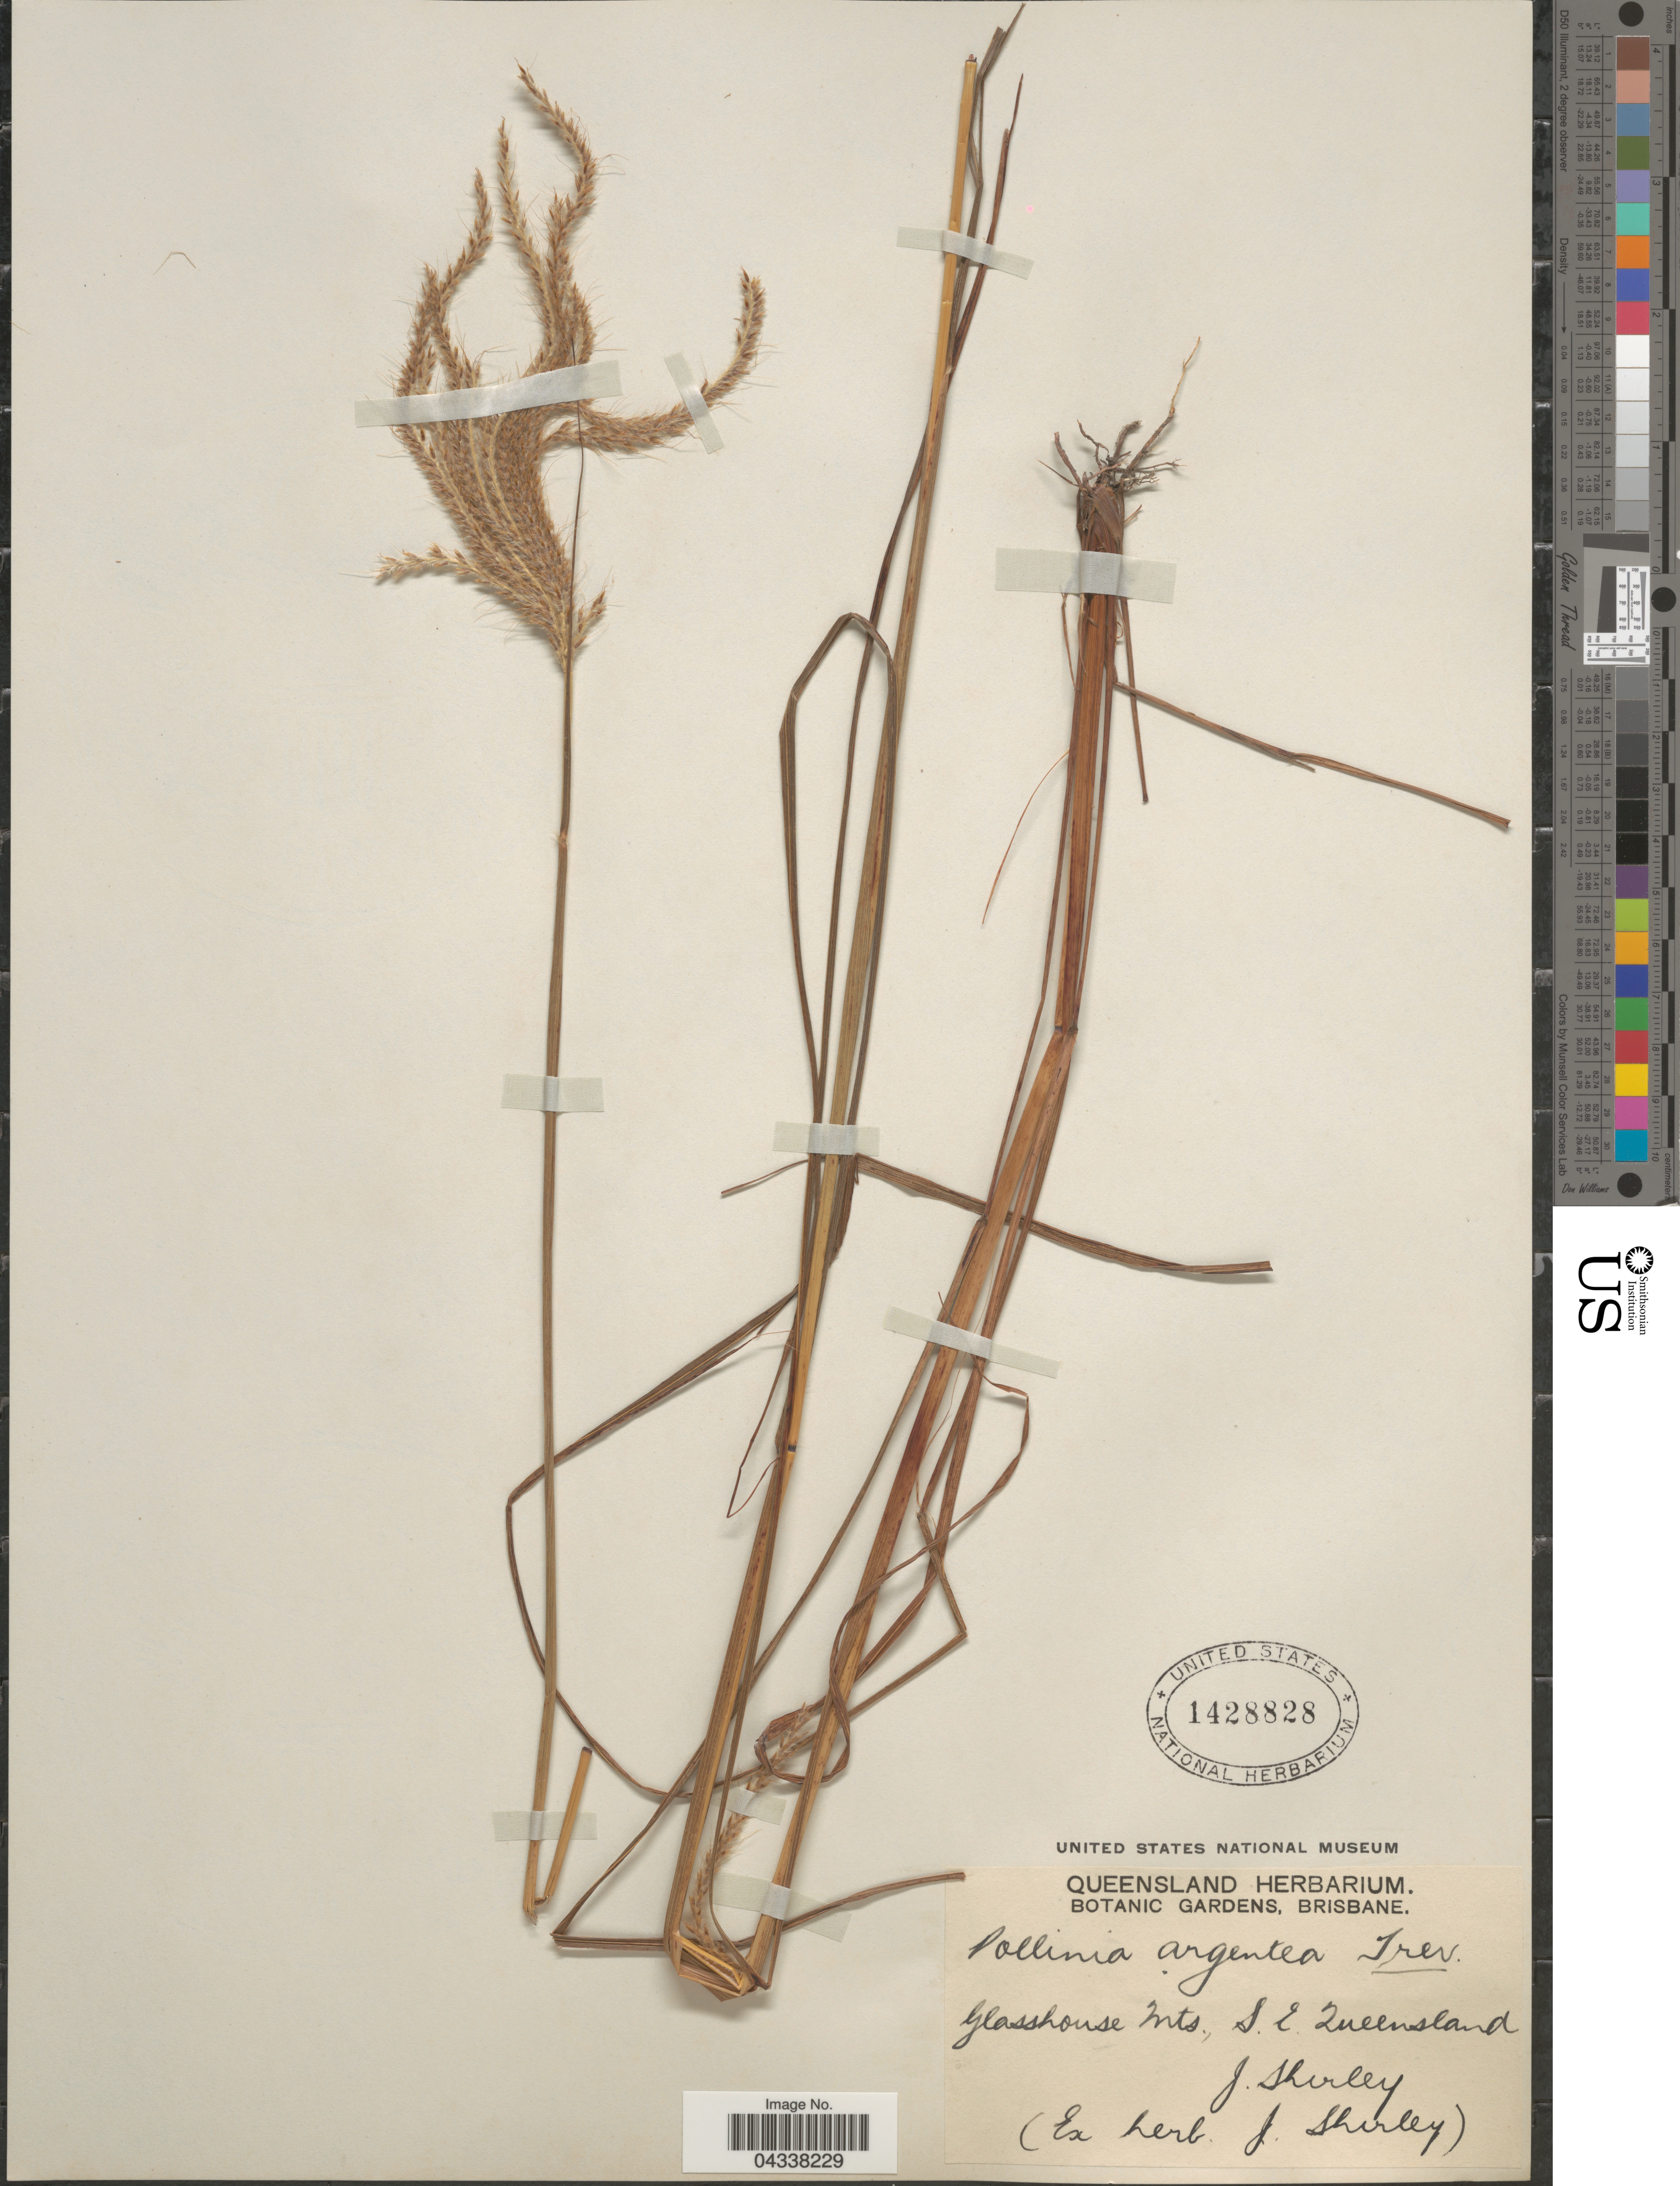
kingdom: Plantae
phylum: Tracheophyta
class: Liliopsida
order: Poales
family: Poaceae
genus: Pseudopogonatherum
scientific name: Pseudopogonatherum trispicatum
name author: (Schult.) Ohwi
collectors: J. Shirley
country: Australia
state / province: Queensland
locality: Glasshouse Mts., S. E. Queensland.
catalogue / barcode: US 1428828